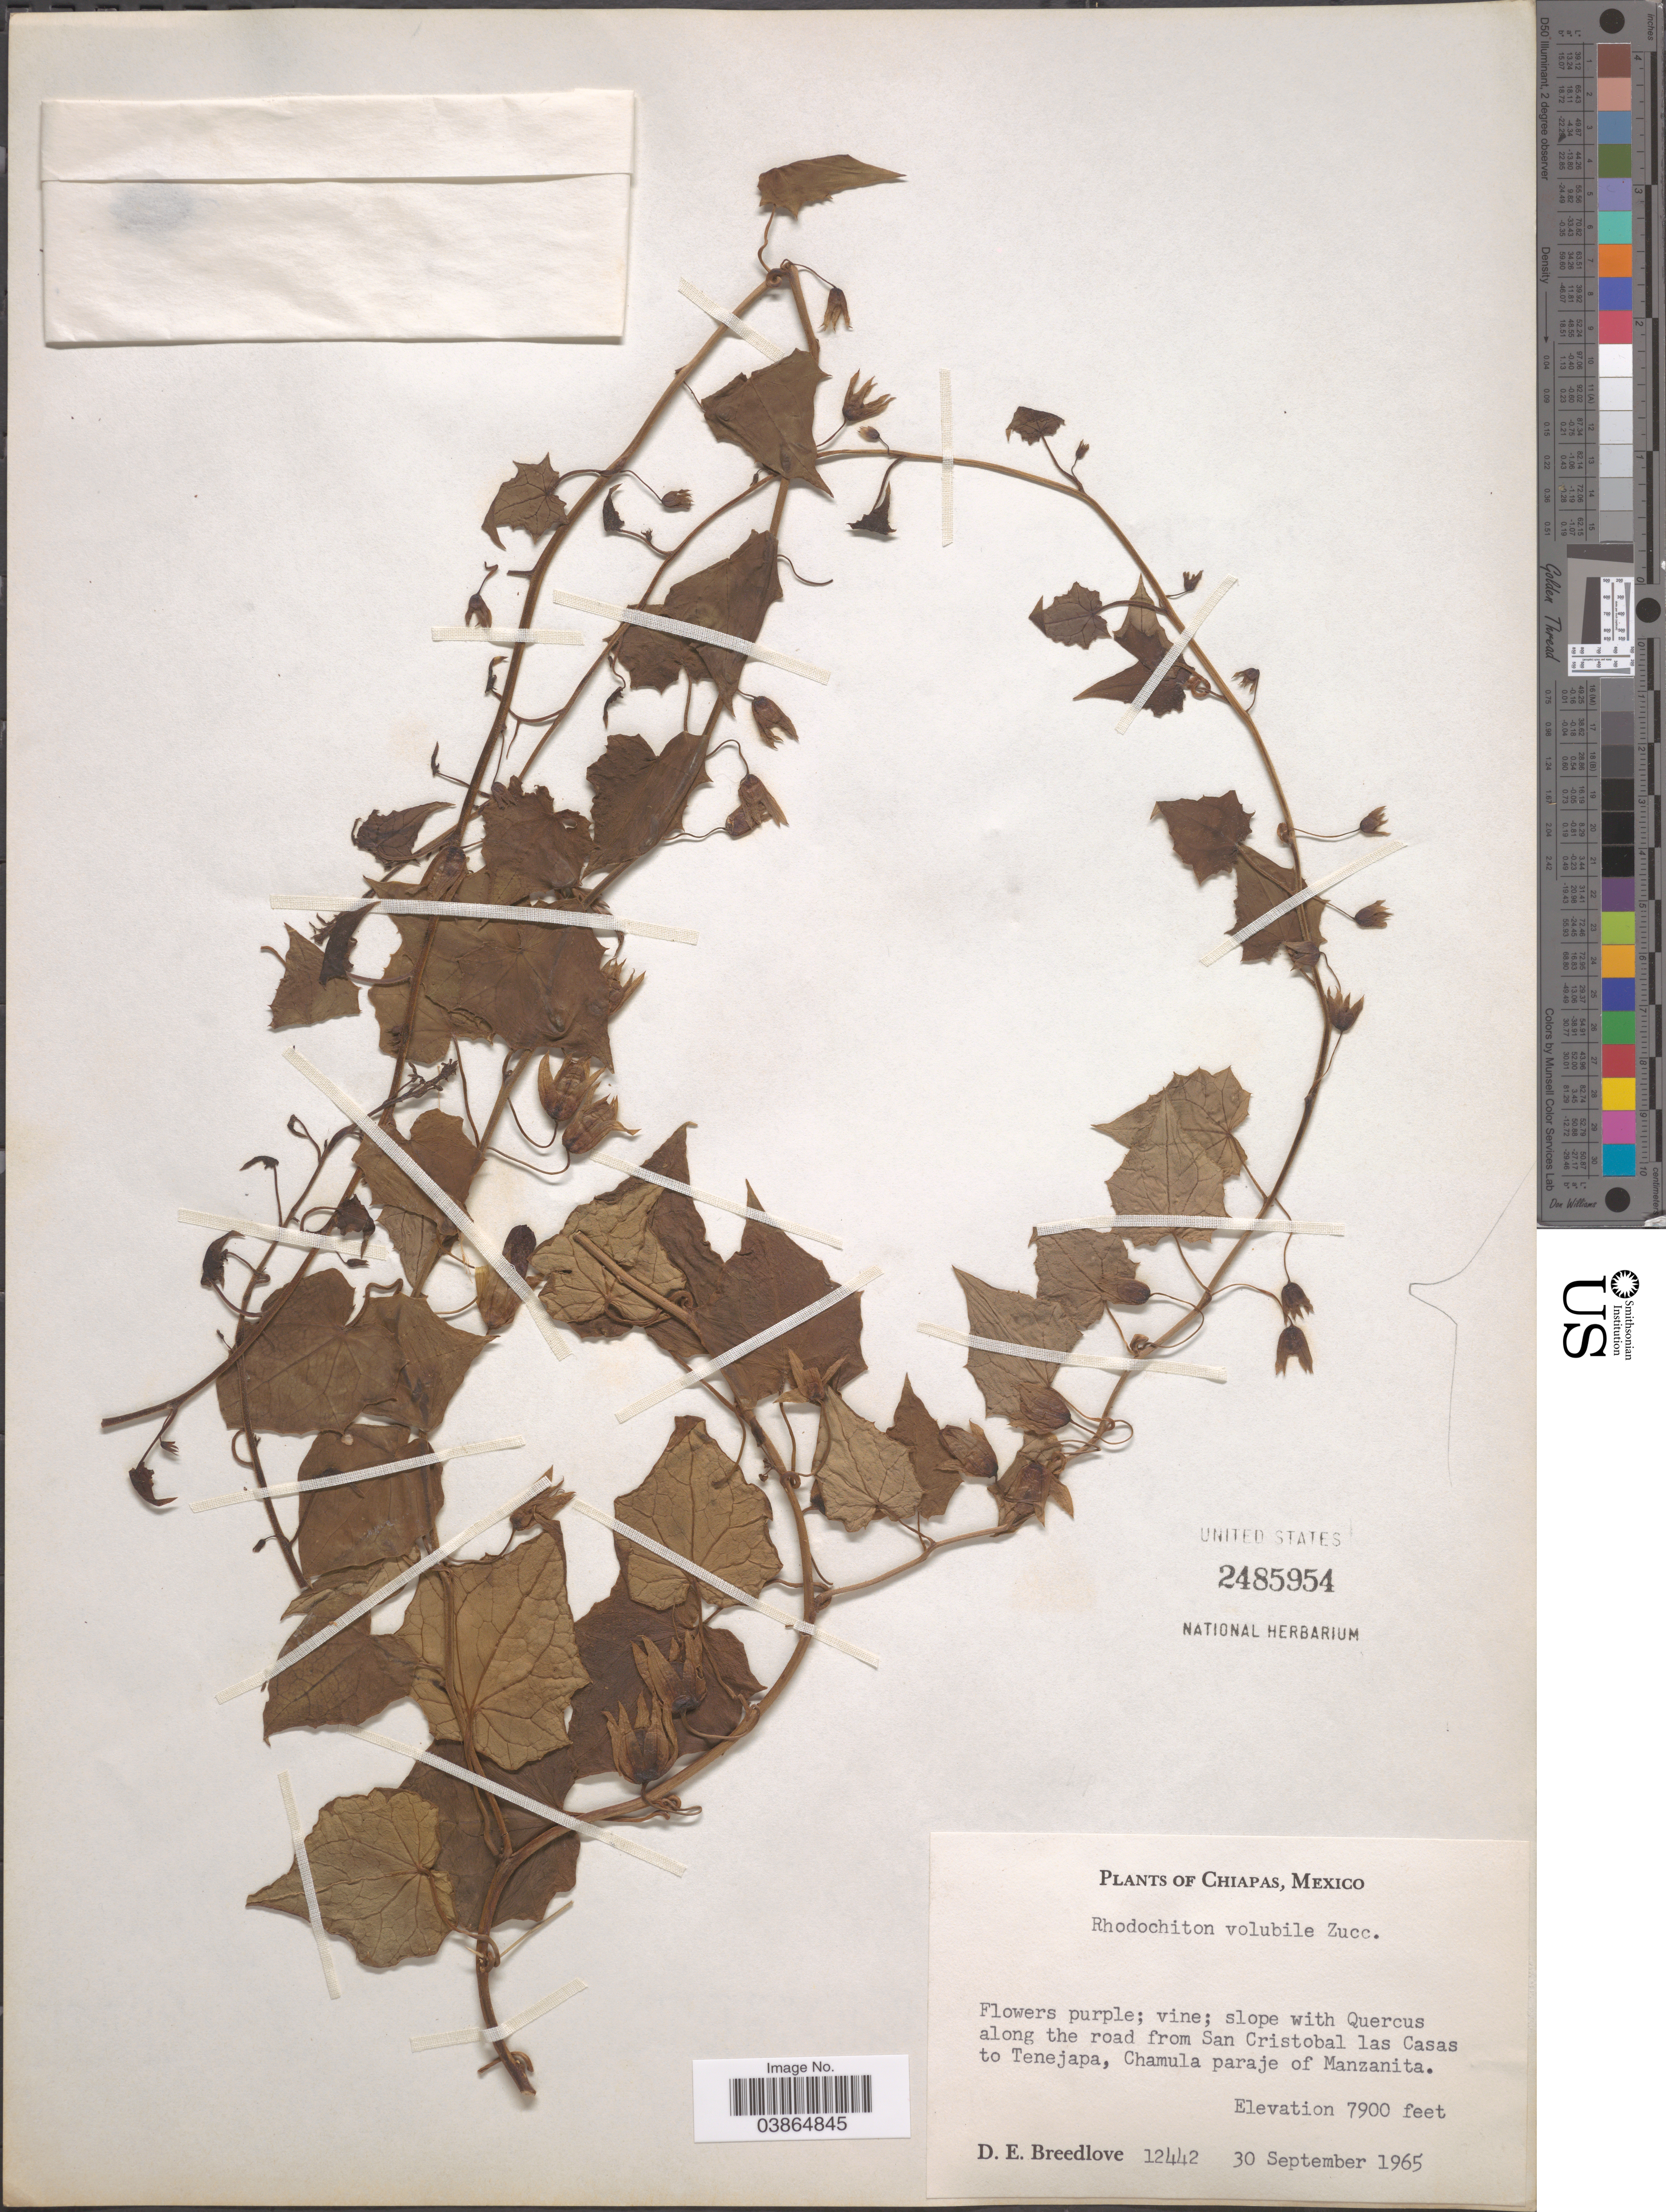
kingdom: Plantae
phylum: Tracheophyta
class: Magnoliopsida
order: Lamiales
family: Plantaginaceae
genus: Rhodochiton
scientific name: Rhodochiton volubilis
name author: Zucc. ex Otto & A. Dietr.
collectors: D. E. Breedlove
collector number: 12442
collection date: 1965-09-30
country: Mexico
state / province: Chiapas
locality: Along the road from San Cristobal las Casas to Tenejapa, Chamula paraje of Manzanita.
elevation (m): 2408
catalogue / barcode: US 2485954